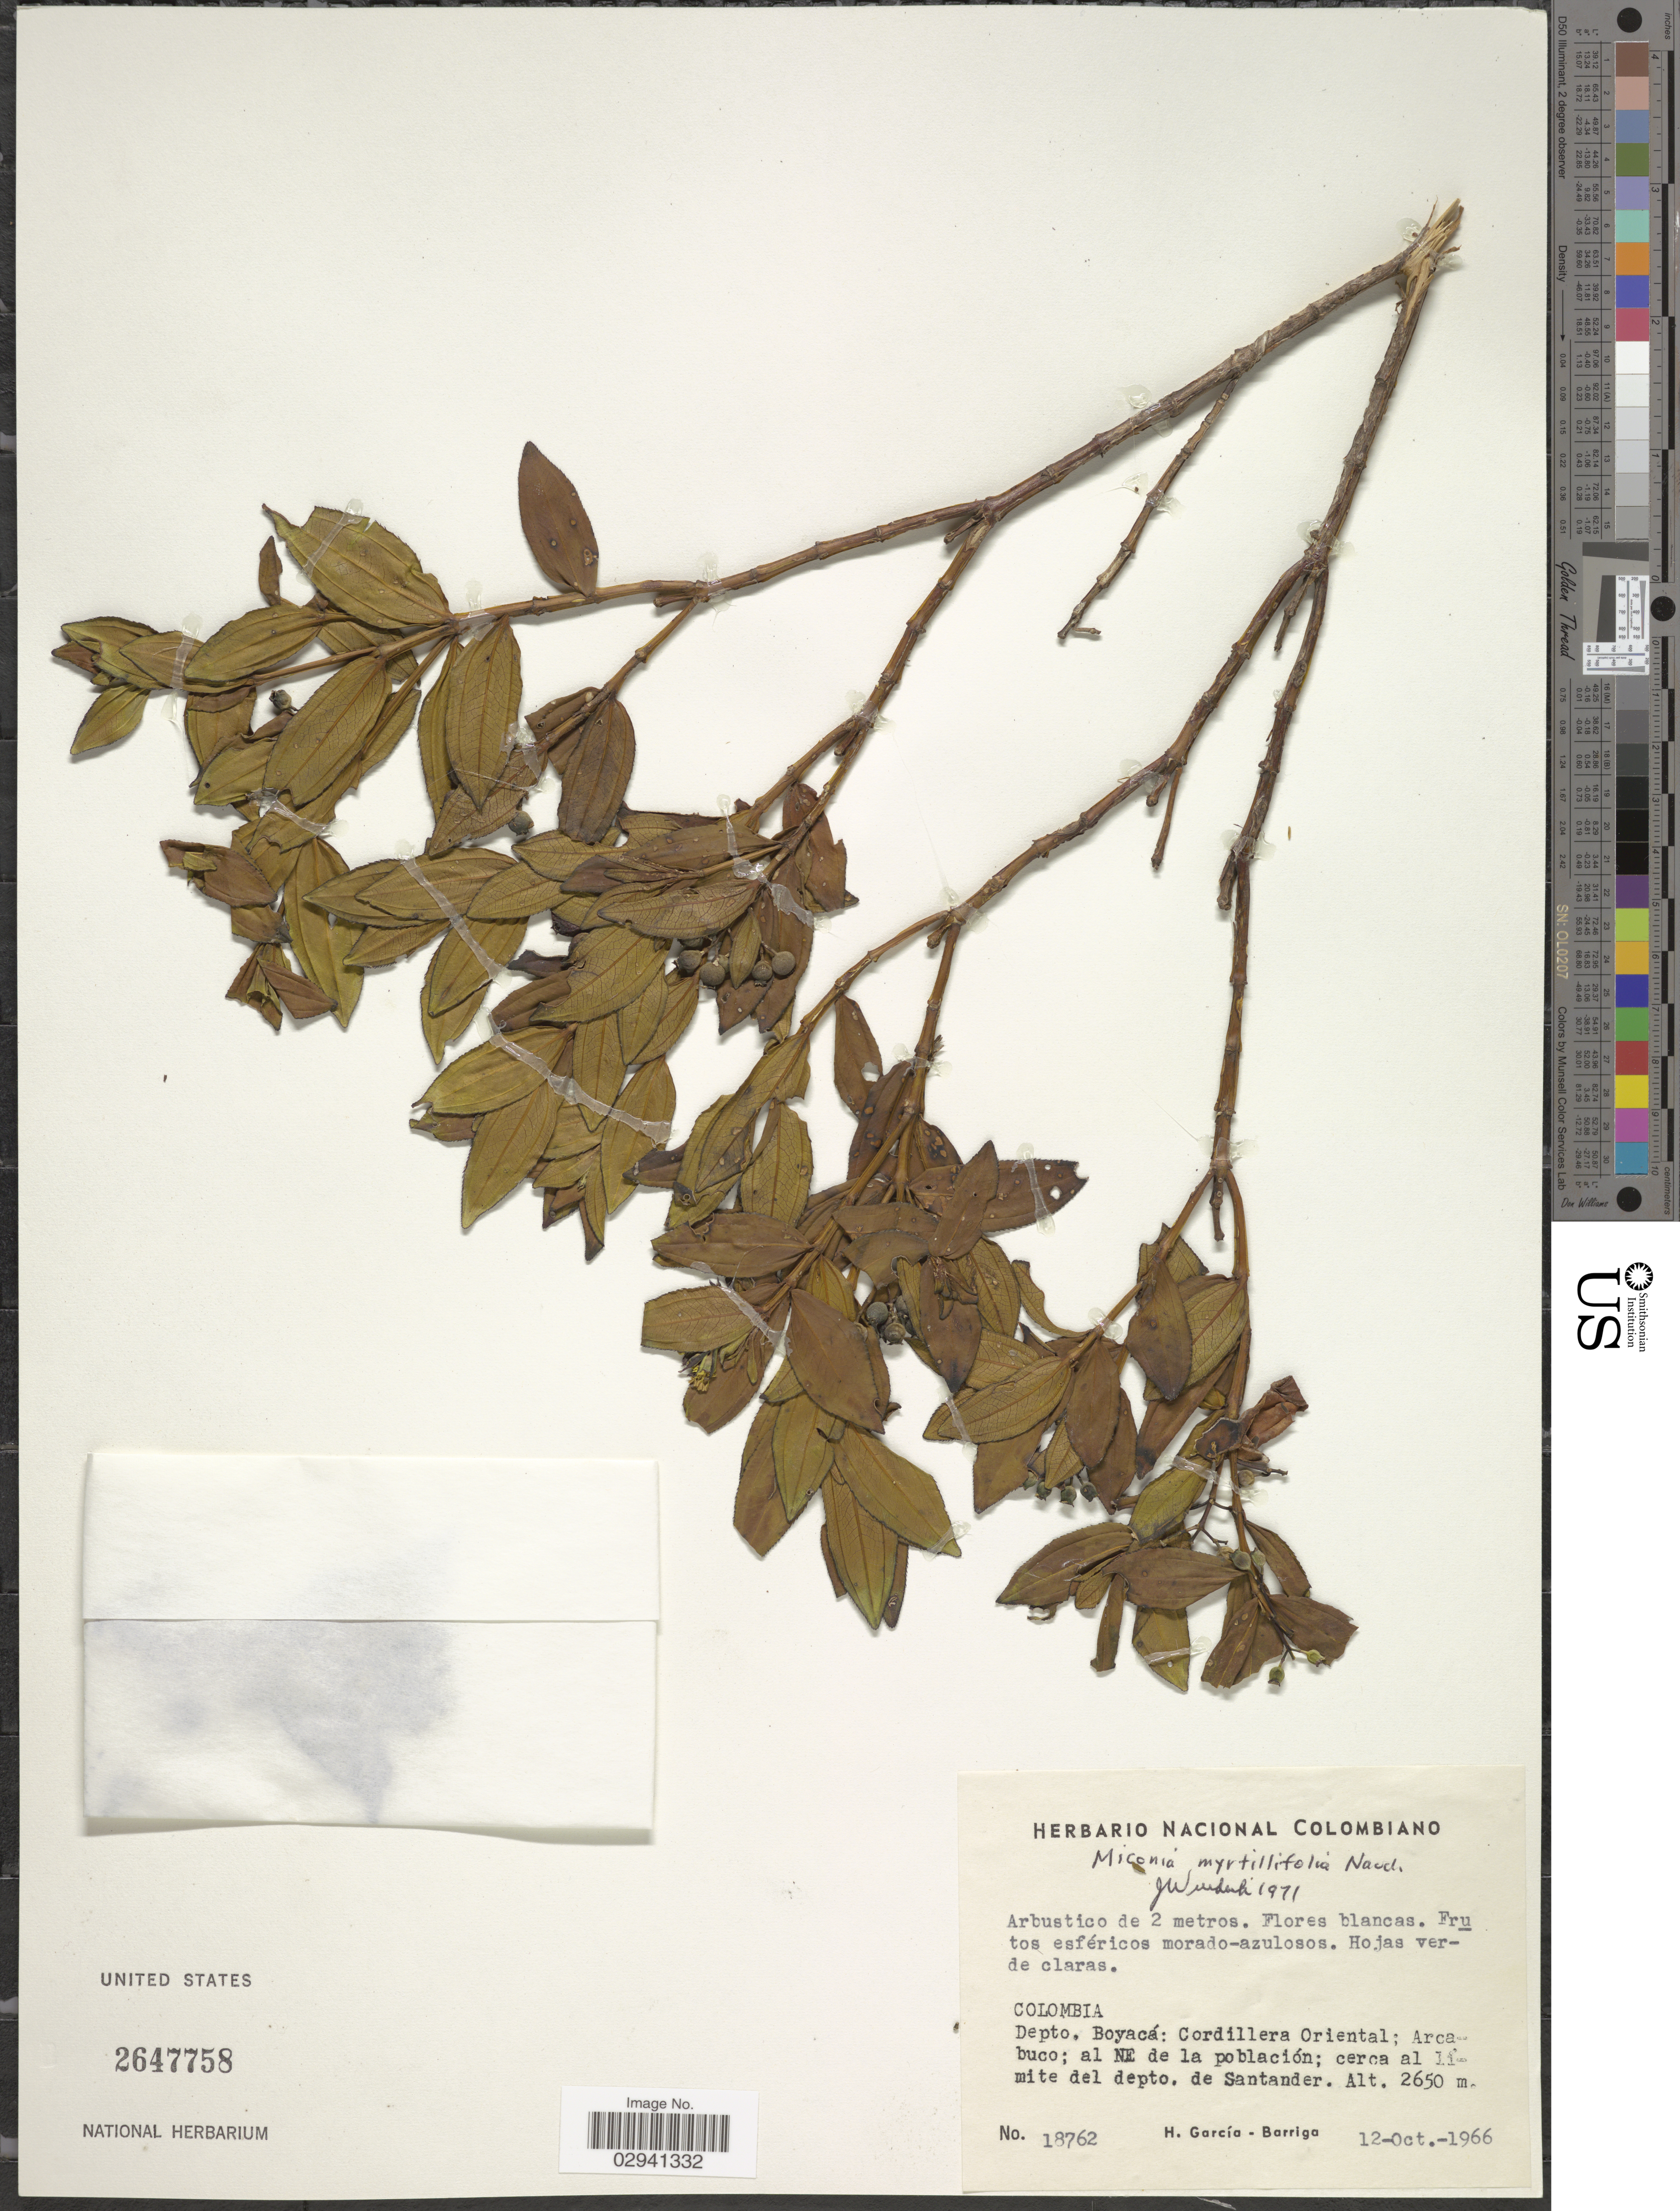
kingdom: Plantae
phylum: Tracheophyta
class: Magnoliopsida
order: Myrtales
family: Melastomataceae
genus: Miconia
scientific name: Miconia myrtillifolia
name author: Naudin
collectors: H. García Barriga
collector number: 18762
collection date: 1966-10-12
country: Colombia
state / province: Boyacá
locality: Depto. Boyacá: Cordillera Oriental; Arcabuco; al NE de la población; cerca al límite del depto. de Santander.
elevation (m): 2650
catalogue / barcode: US 2647758